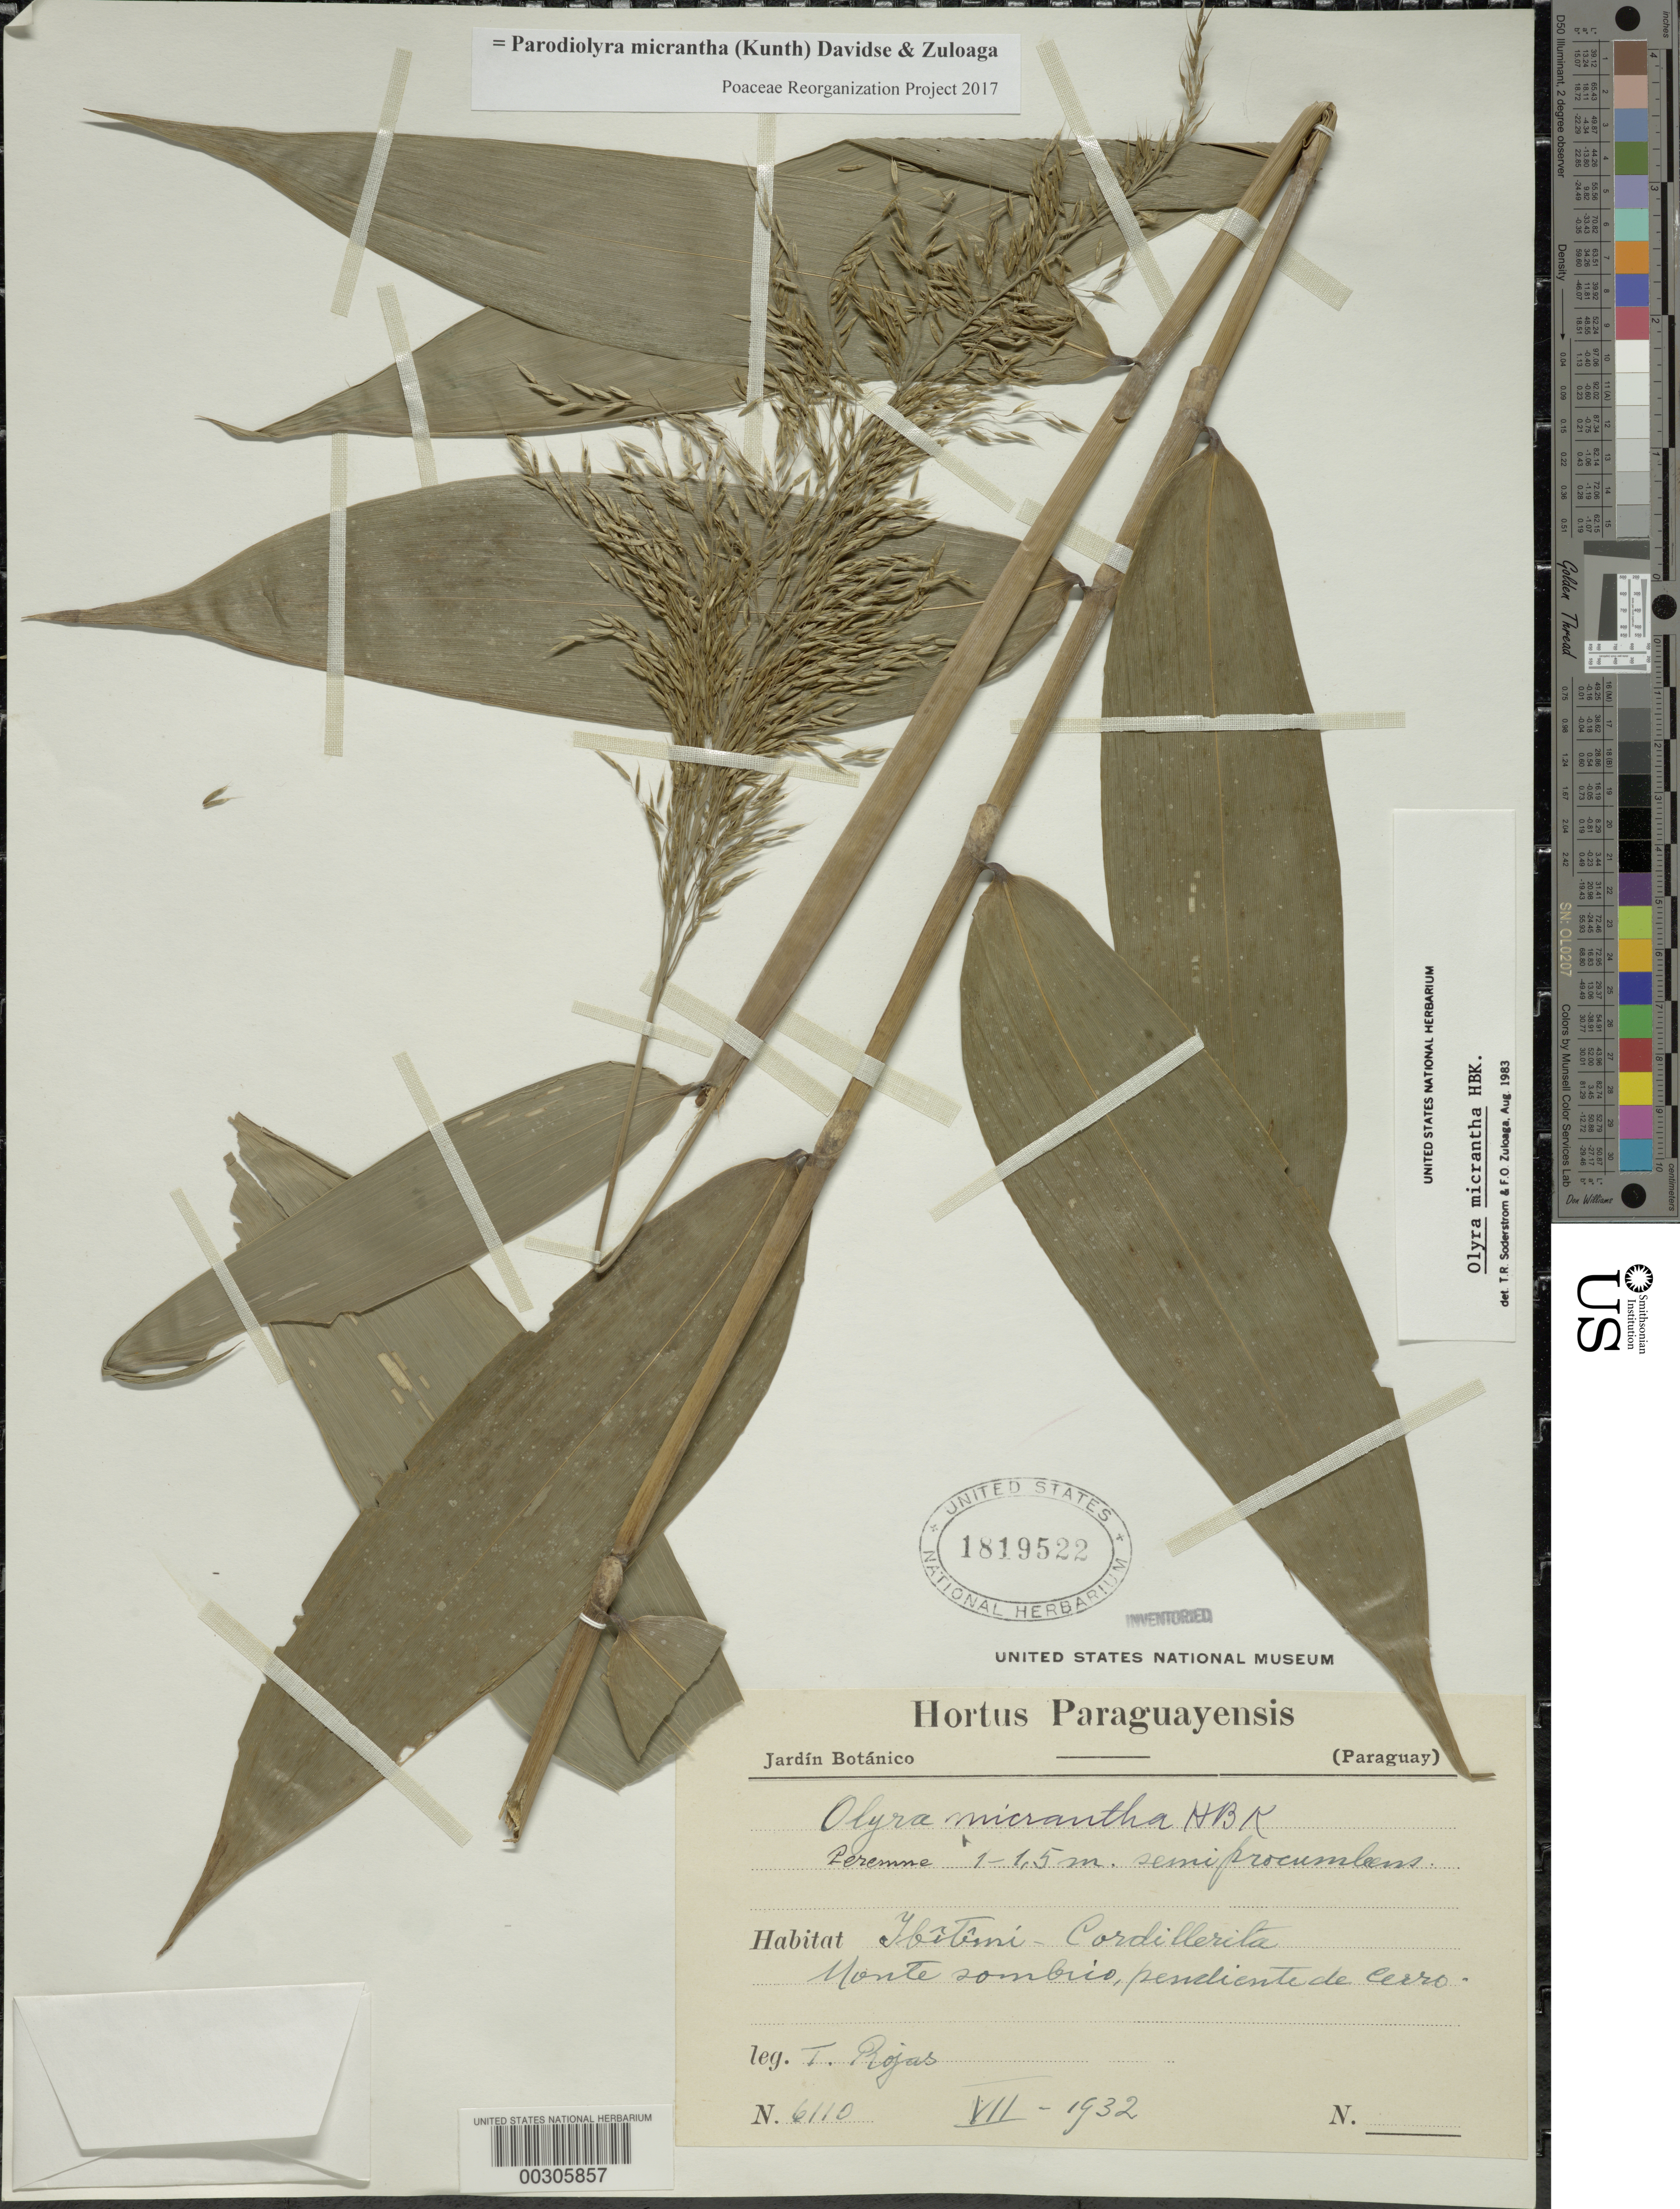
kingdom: Plantae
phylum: Tracheophyta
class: Liliopsida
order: Poales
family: Poaceae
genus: Parodiolyra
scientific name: Parodiolyra micrantha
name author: (Kunth) Davidse & Zuloaga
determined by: Poaceae Reorganization Project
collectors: T. Rojas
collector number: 6110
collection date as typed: Jul 1932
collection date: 1932-07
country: Paraguay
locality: Jardin botanico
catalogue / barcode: US 1819522